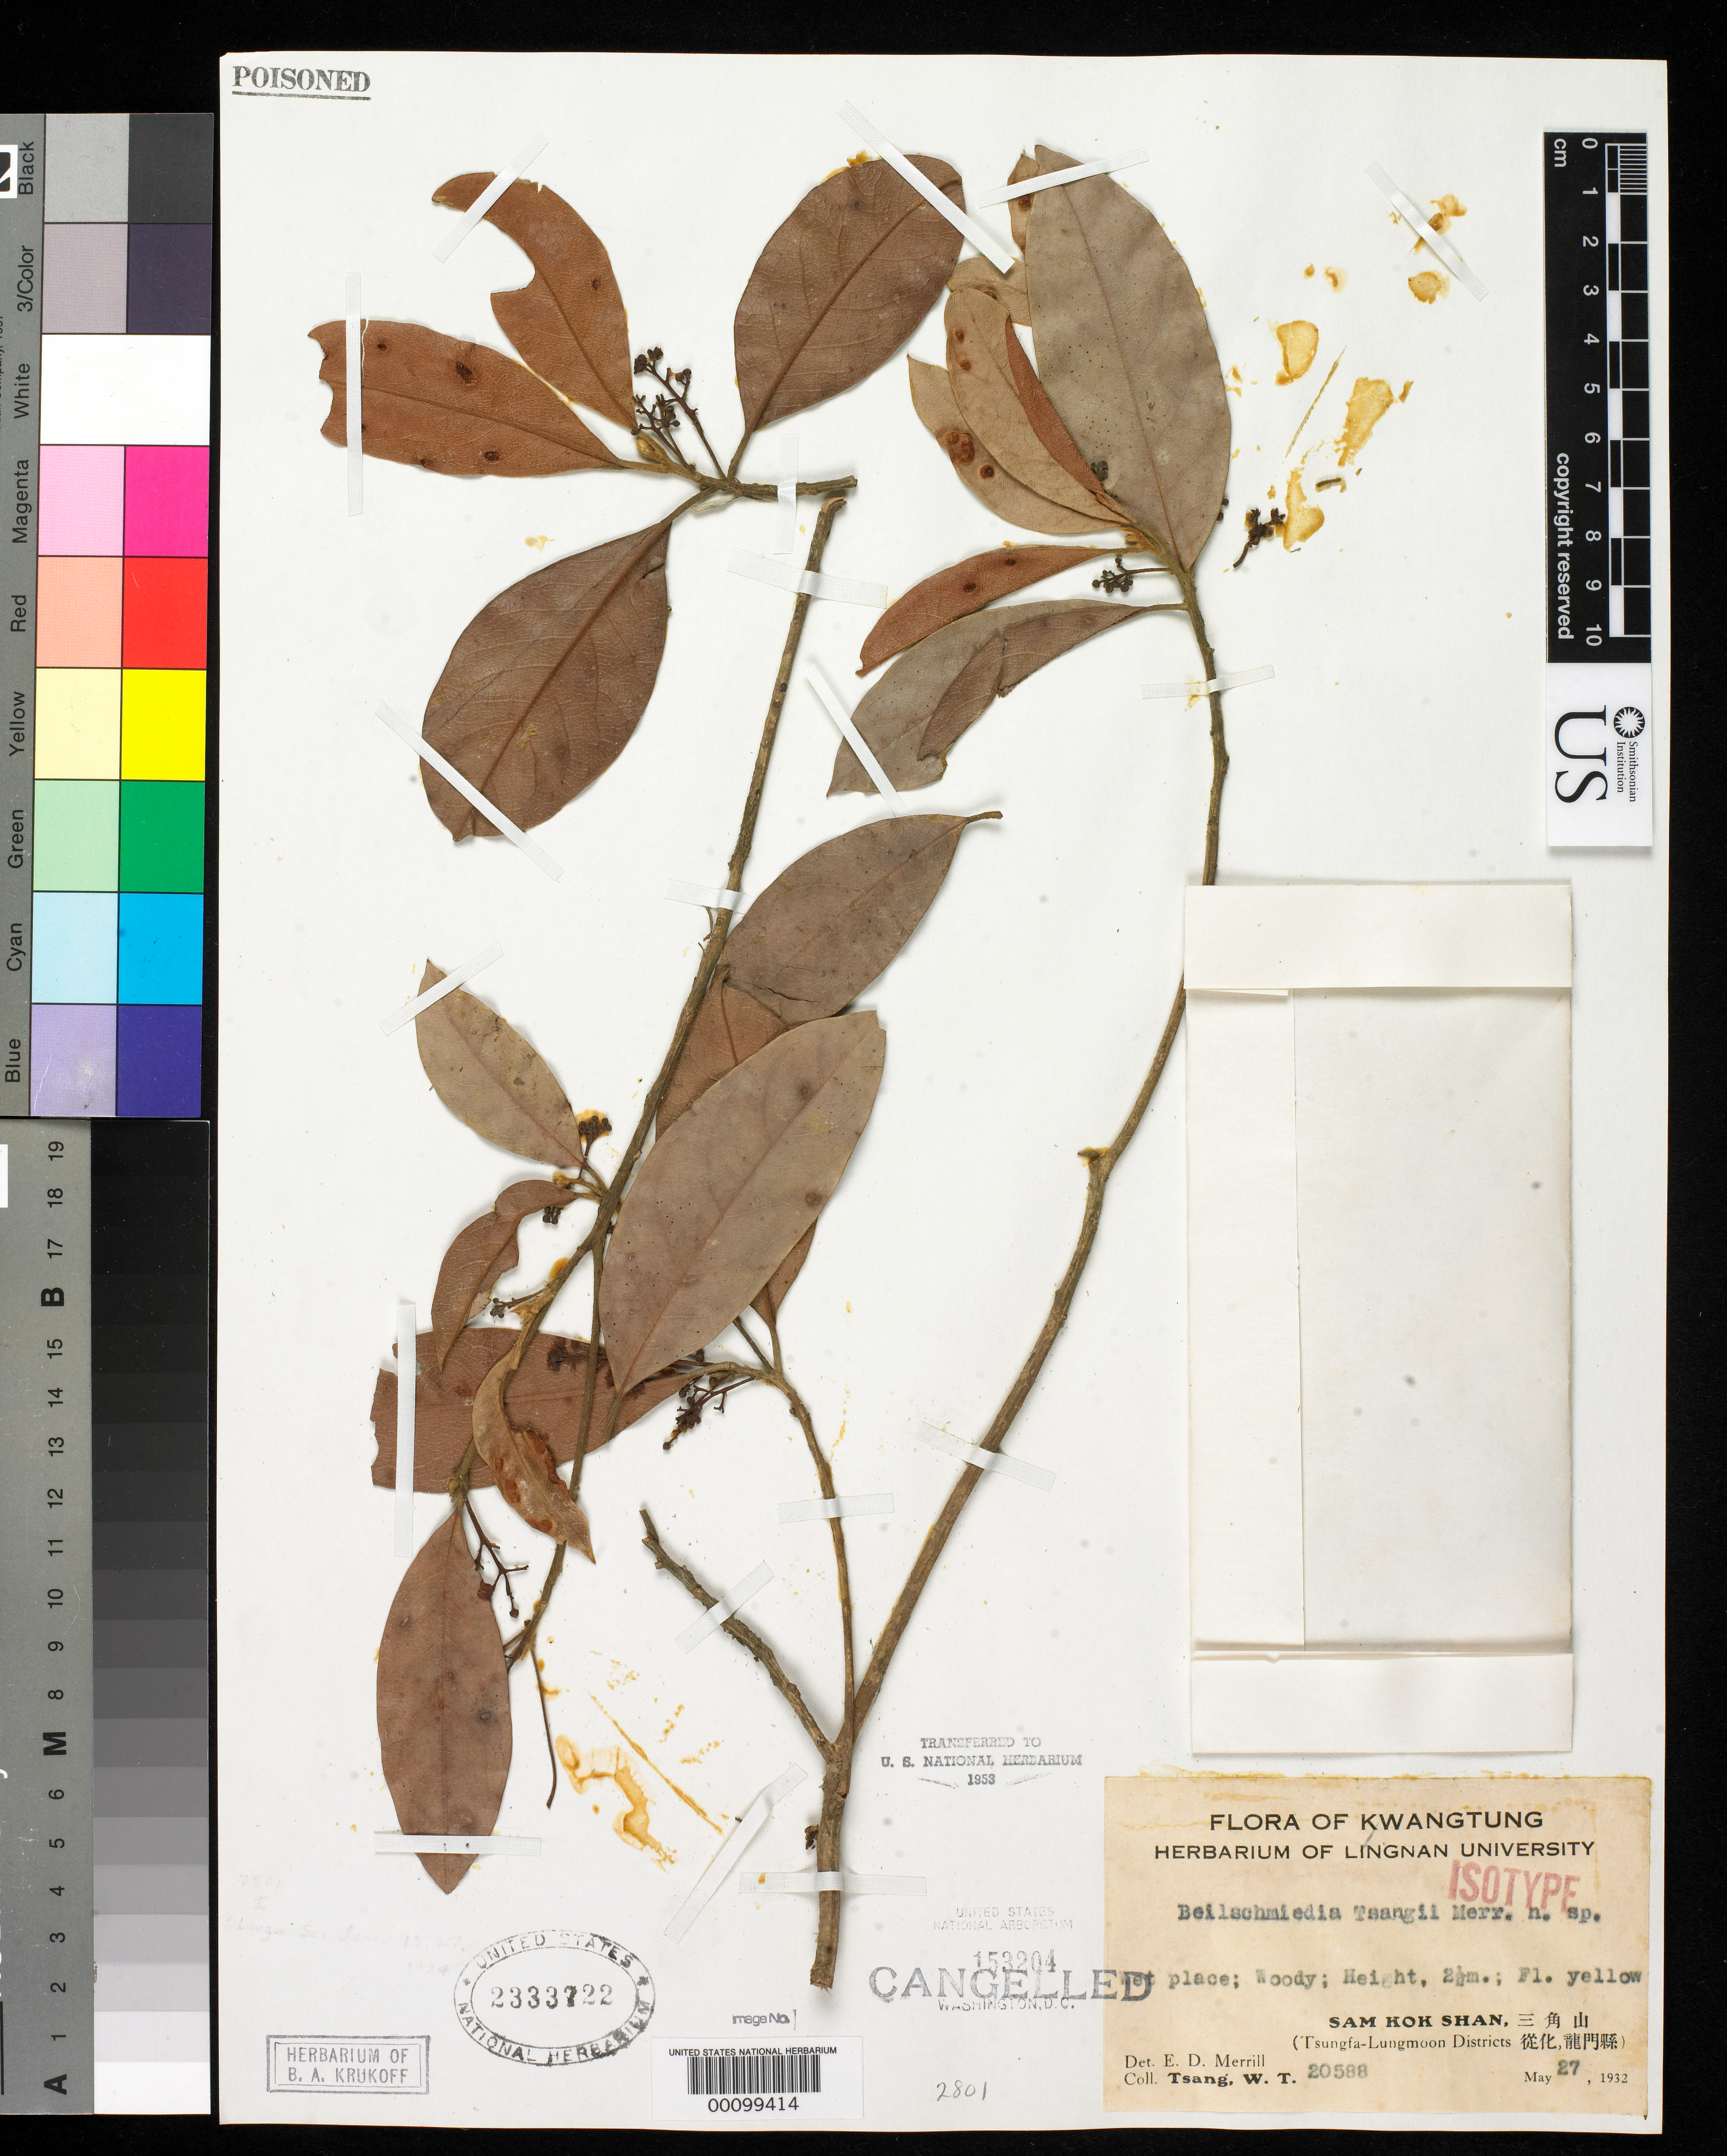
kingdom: Plantae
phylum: Tracheophyta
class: Magnoliopsida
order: Laurales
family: Lauraceae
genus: Beilschmiedia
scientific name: Beilschmiedia tsangii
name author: Merr.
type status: Isotype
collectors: W. T. Tsang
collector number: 20588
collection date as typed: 27 May 1932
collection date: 1932-05-27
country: China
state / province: Guangdong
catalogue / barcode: US 2333722